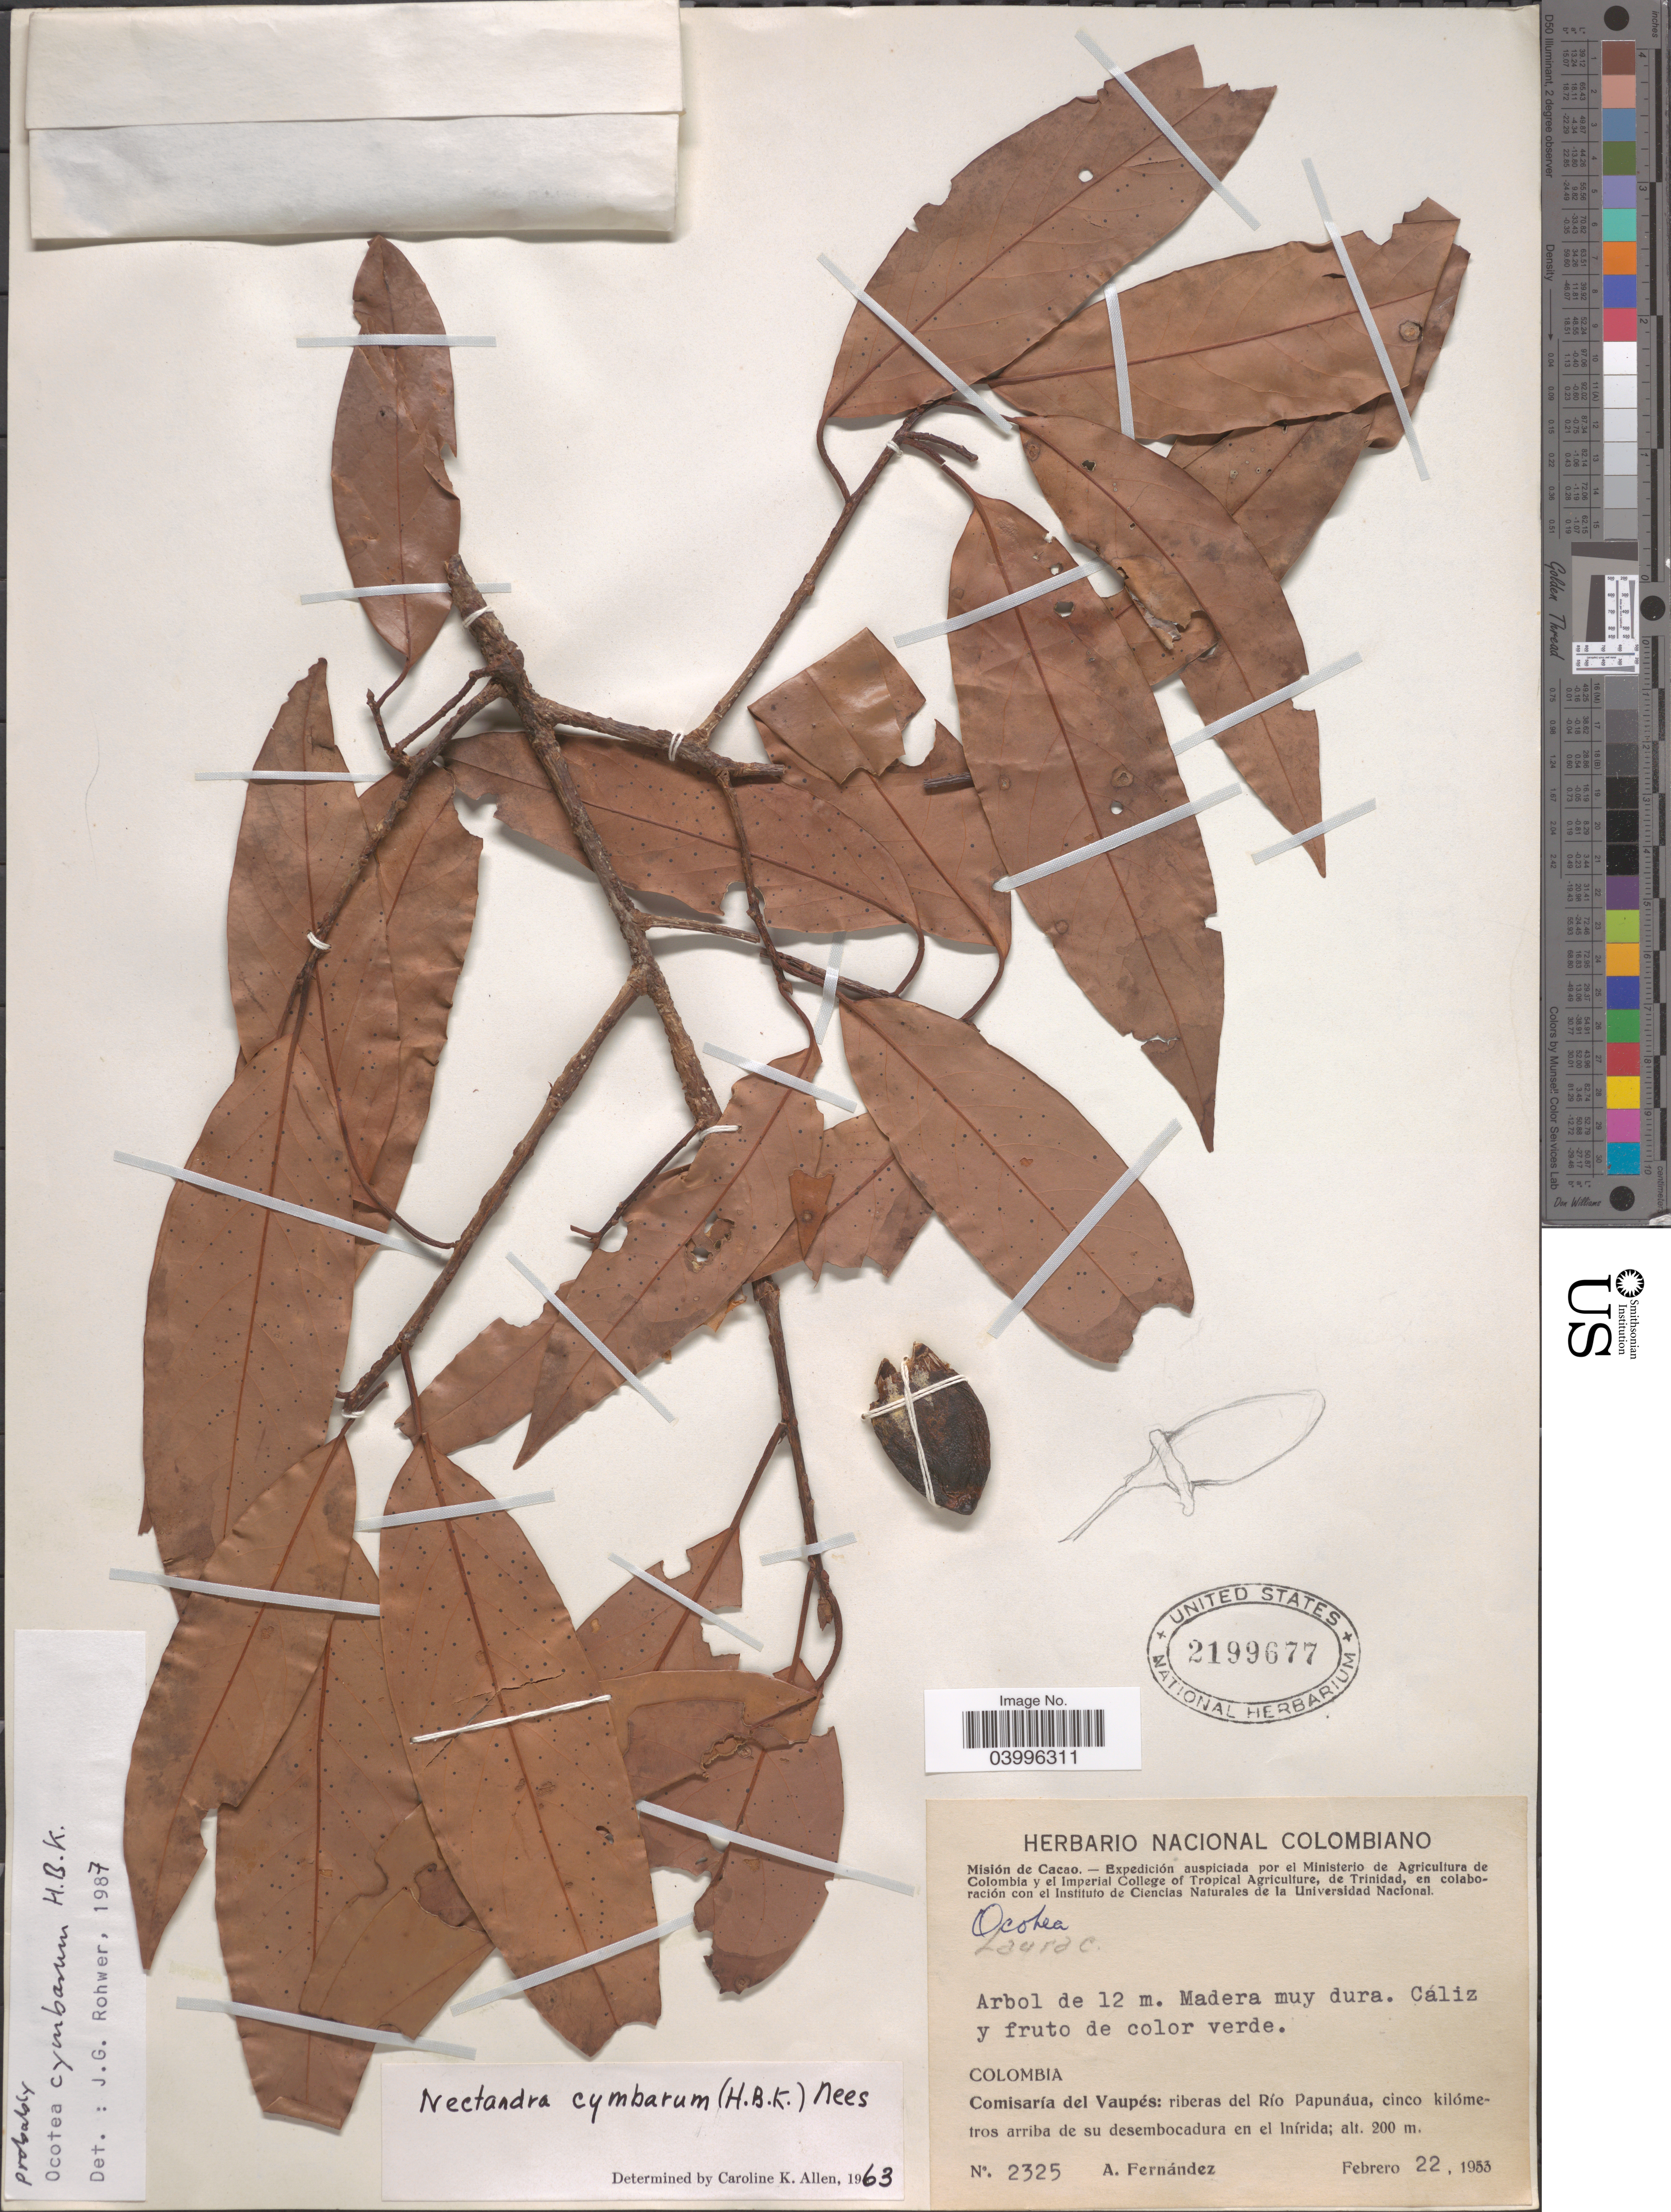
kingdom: Plantae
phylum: Tracheophyta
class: Magnoliopsida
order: Laurales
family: Lauraceae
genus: Ocotea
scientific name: Ocotea cymbarum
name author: Kunth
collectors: A. Fernandez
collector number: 2325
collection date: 1953-02-22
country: Colombia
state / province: Vaupés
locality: Comisaría del Vaupés: riberas del Río Papunáua, cinco kilómetros arriba de su desembocadura en el Inírida.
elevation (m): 200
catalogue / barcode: US 2199677